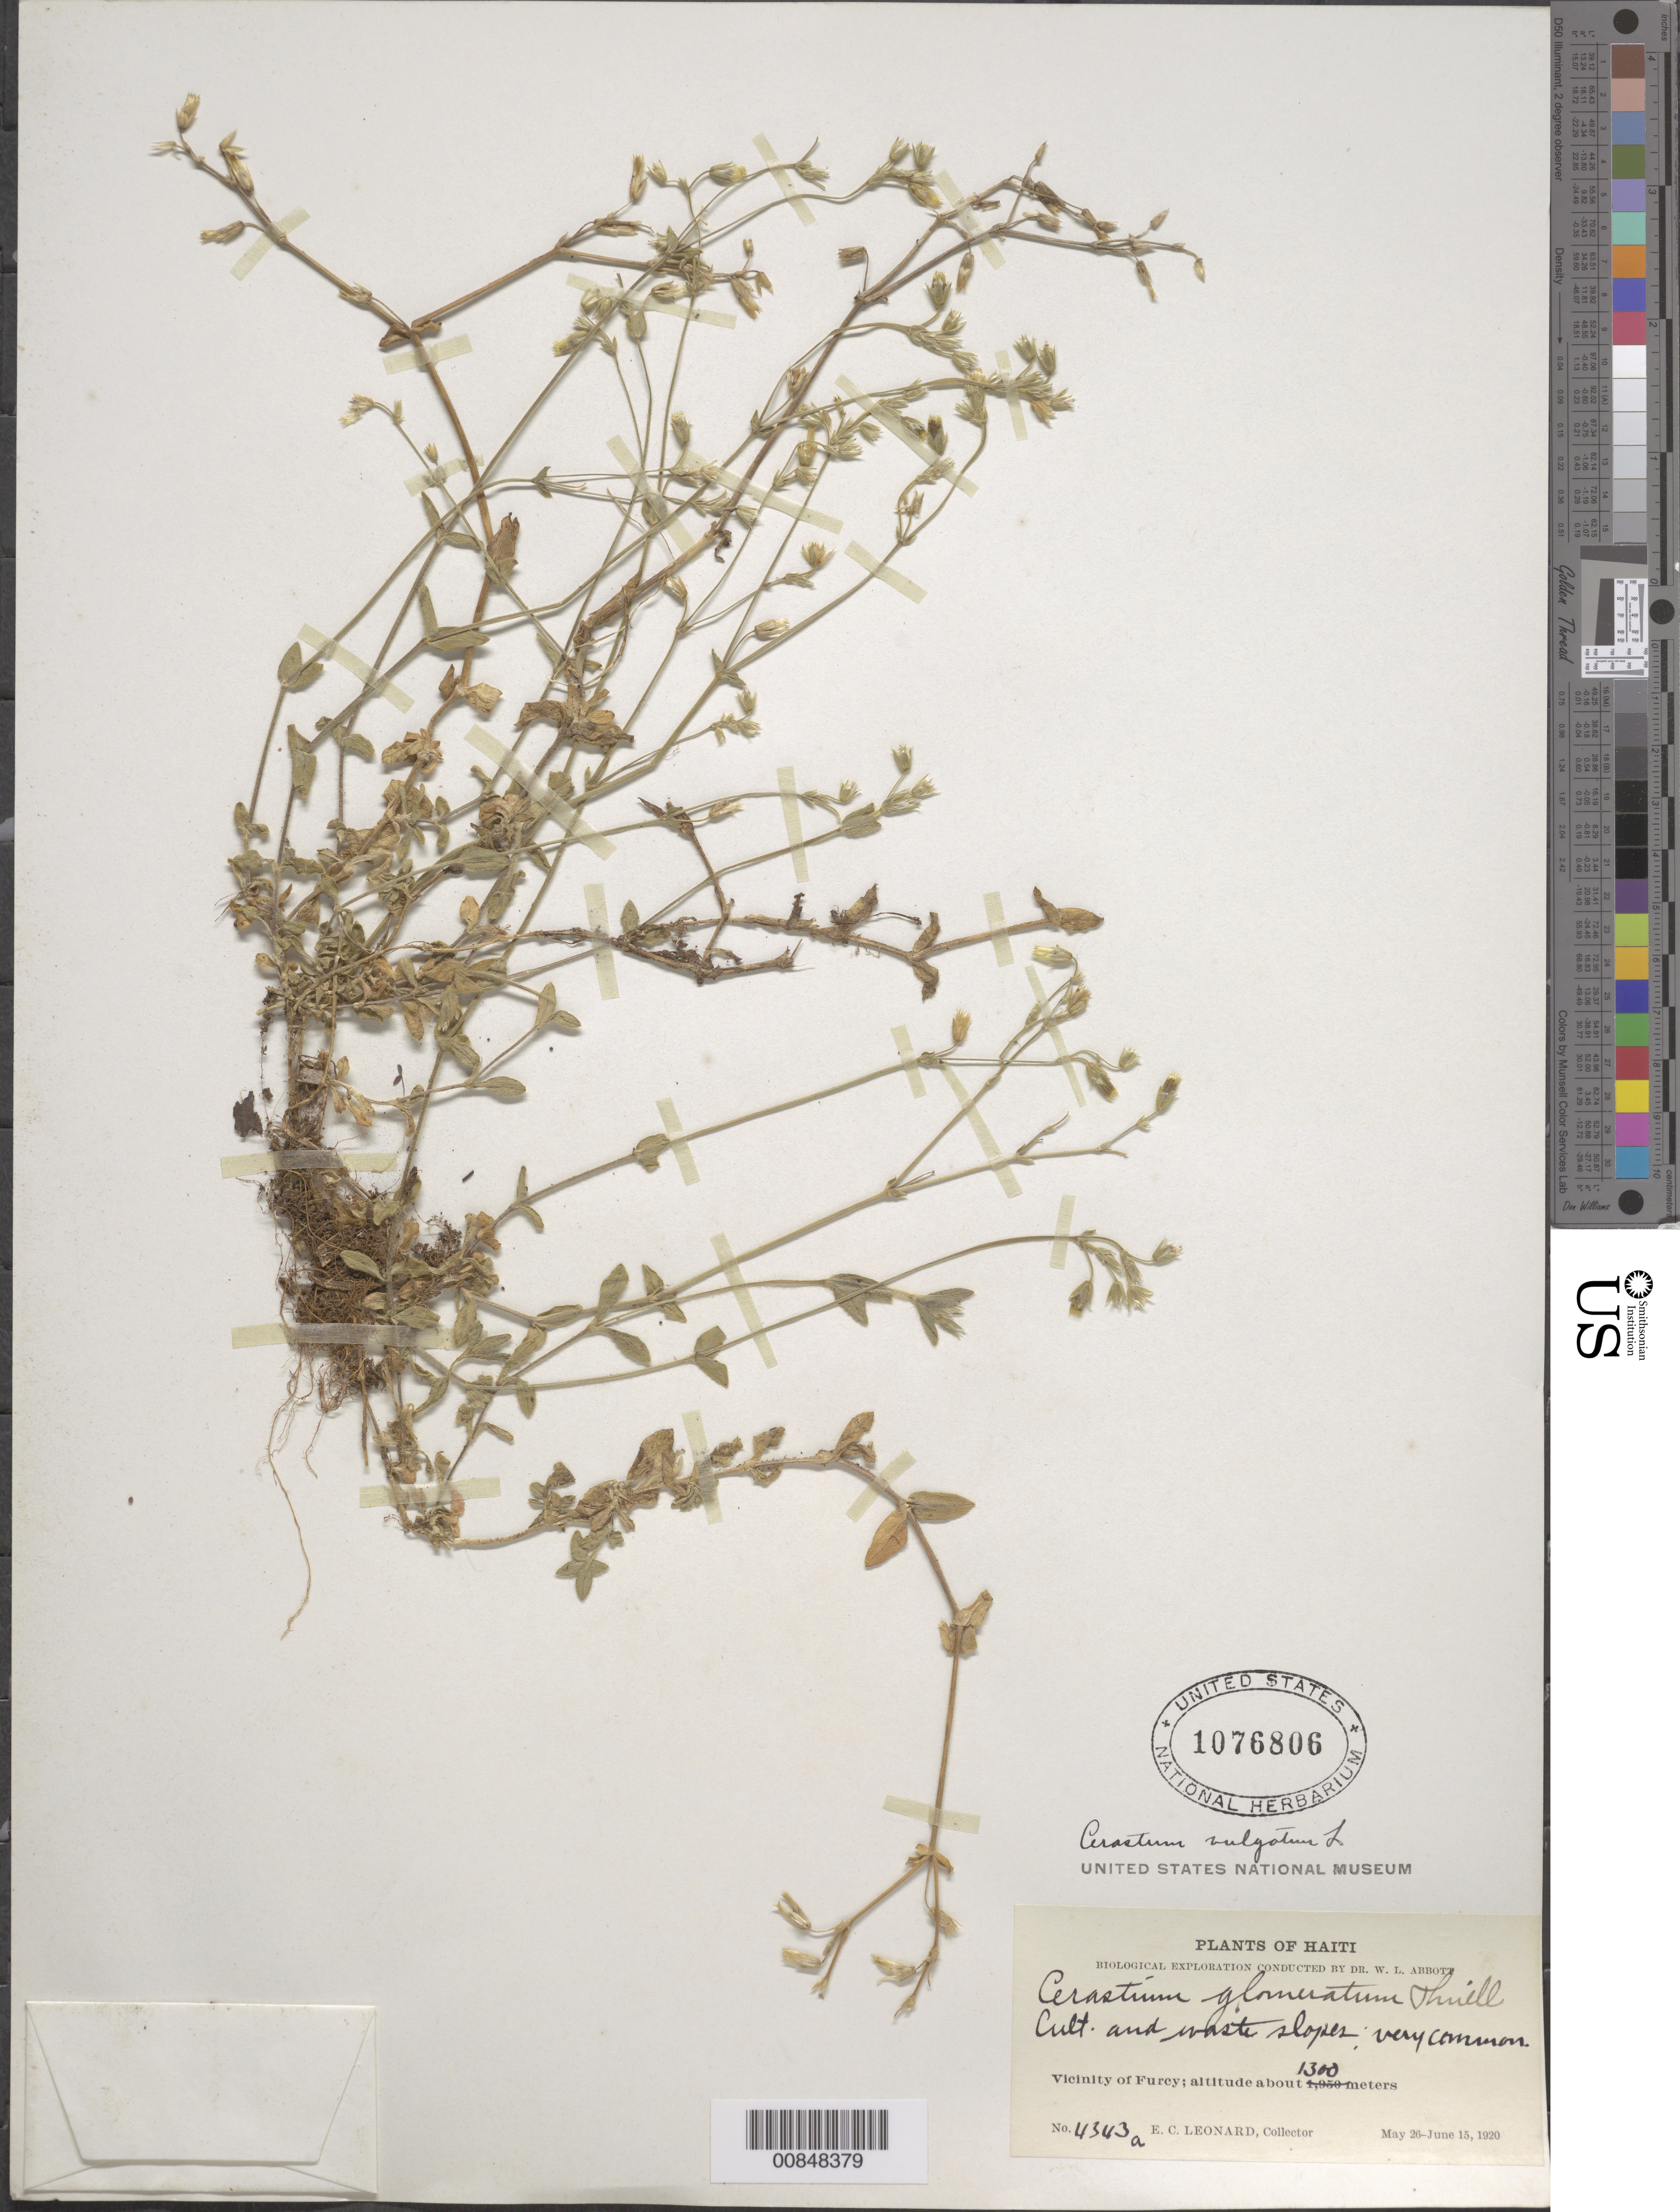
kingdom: Plantae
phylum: Tracheophyta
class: Magnoliopsida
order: Caryophyllales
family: Caryophyllaceae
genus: Cerastium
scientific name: Cerastium vulgatum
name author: L.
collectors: E. C. Leonard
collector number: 4343a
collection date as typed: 26 May 1920 to 15 Jun 1920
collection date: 1920-05-26/1920-06-15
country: Haiti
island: Hispaniola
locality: Vicinity of Furcy.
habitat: Cultivated and waste slopes.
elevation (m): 1300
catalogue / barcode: US 1076806